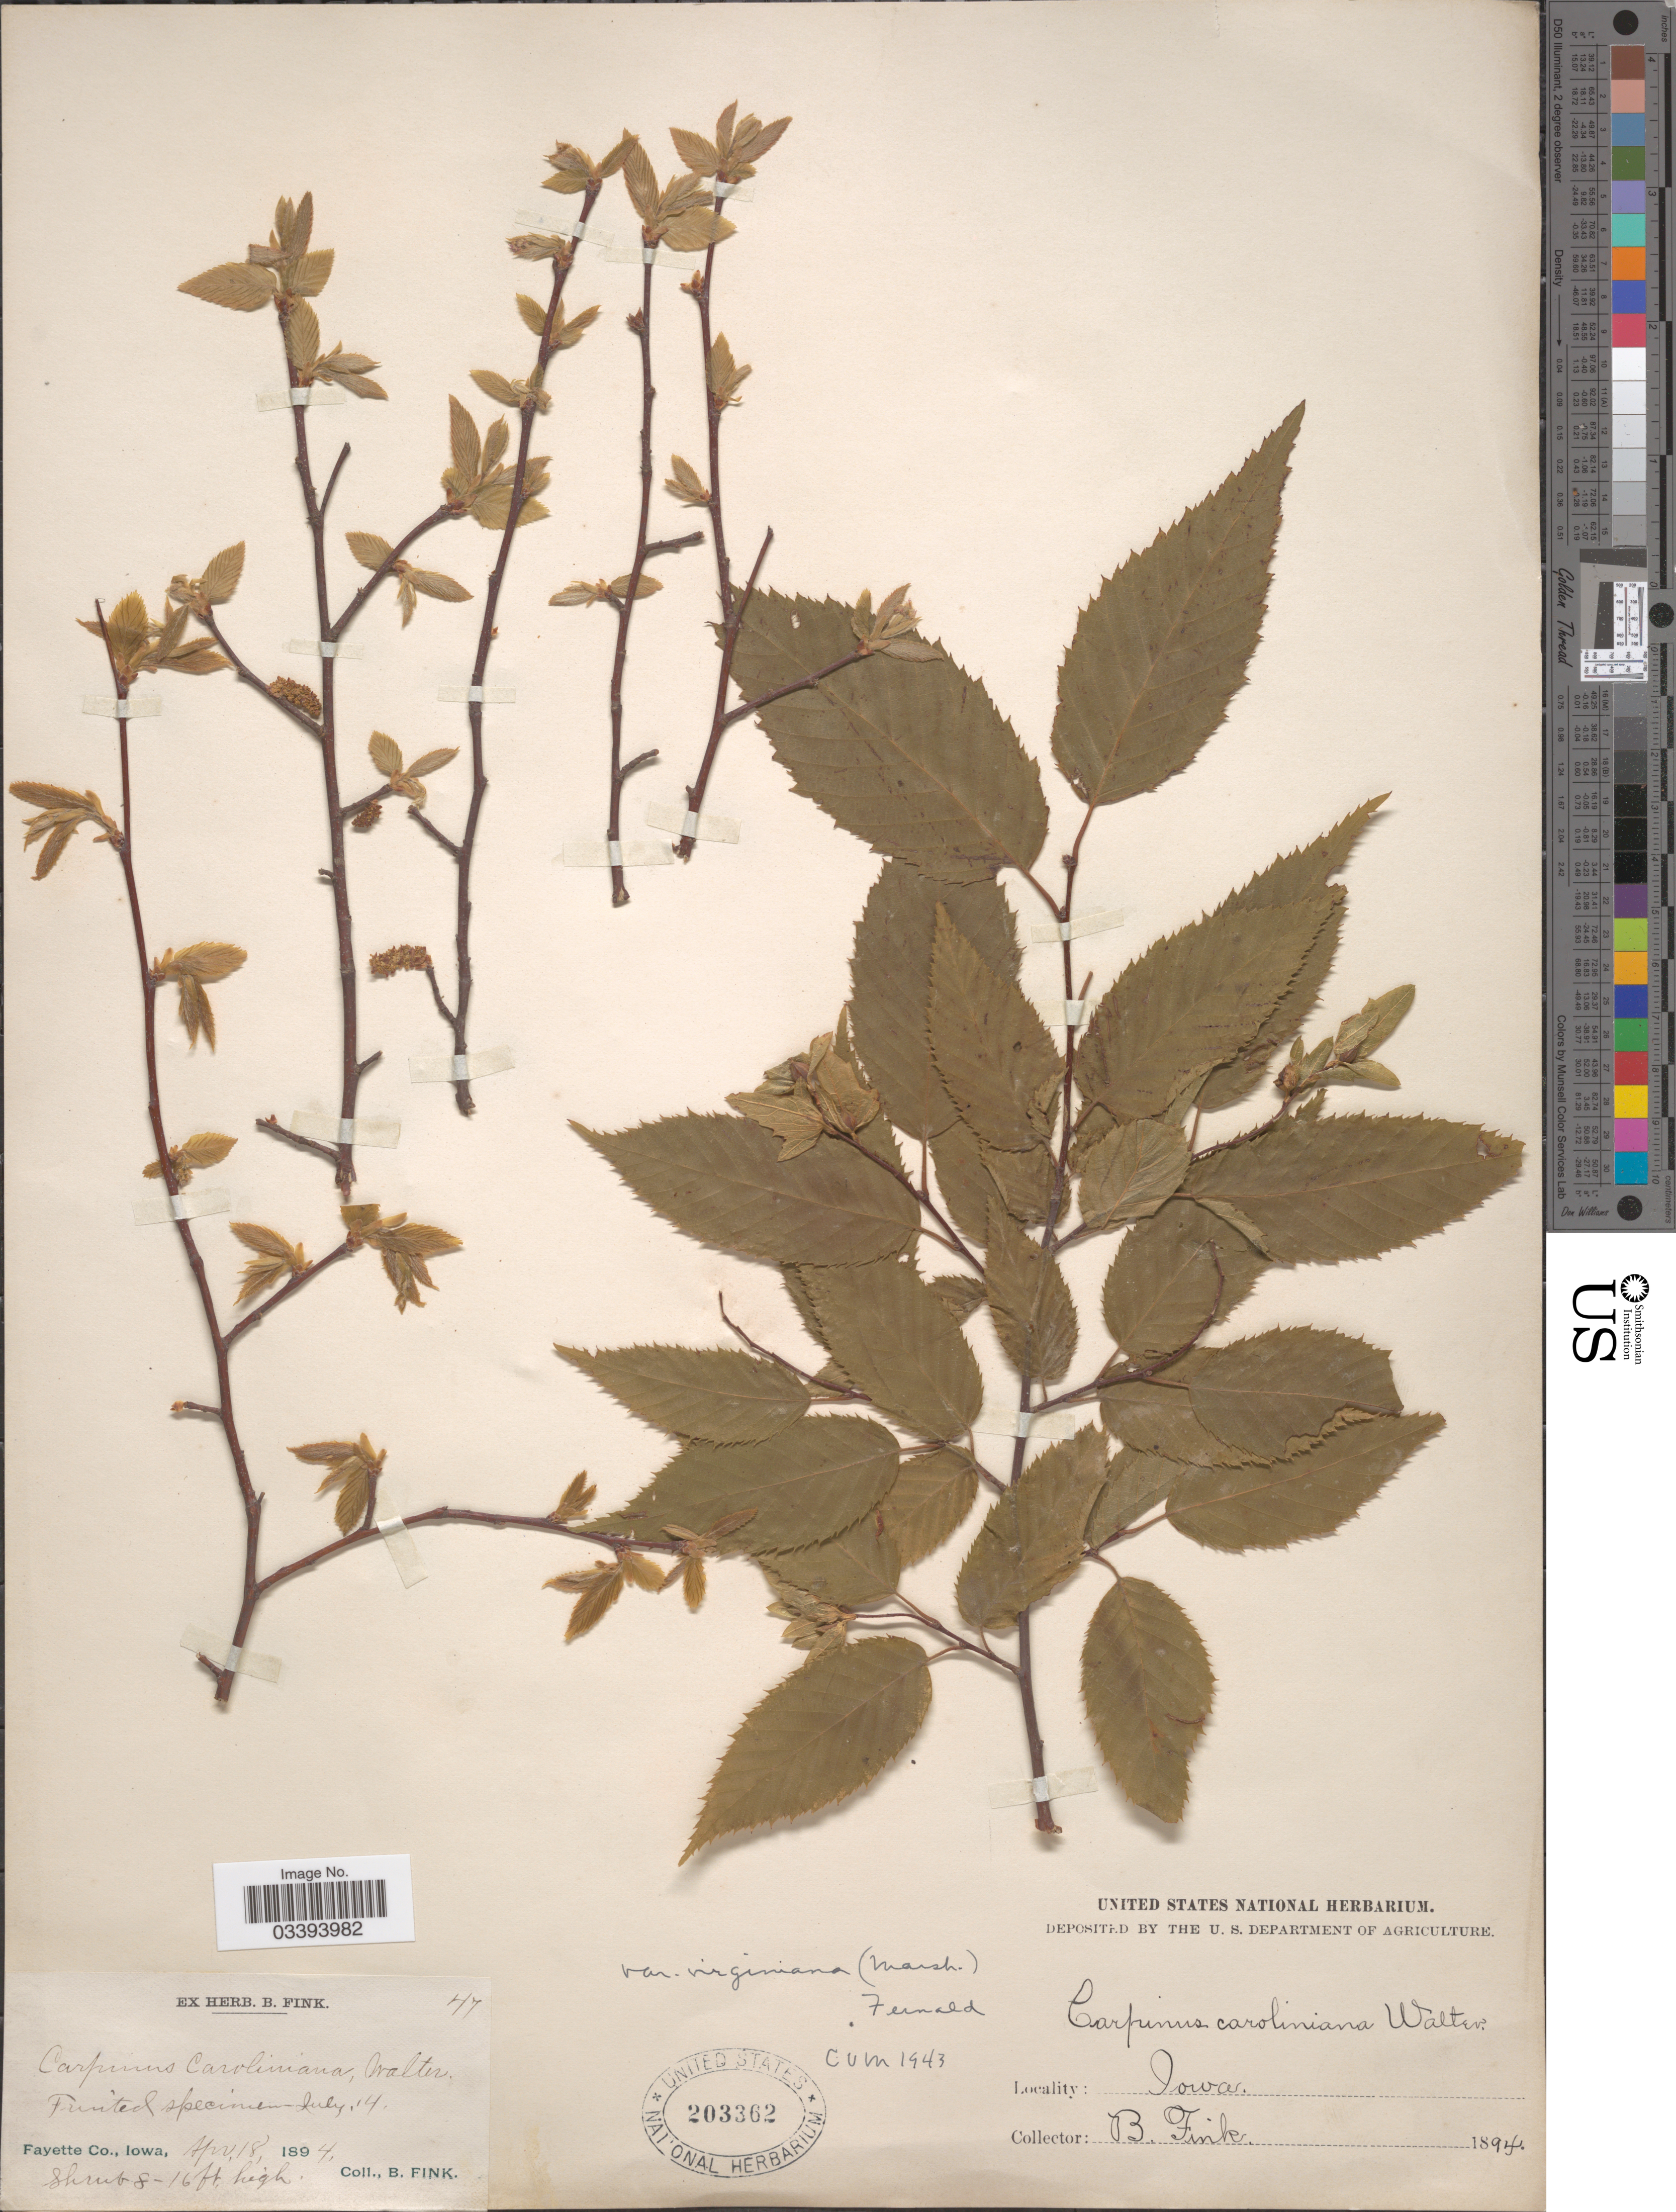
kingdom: Plantae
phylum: Tracheophyta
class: Magnoliopsida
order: Fagales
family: Betulaceae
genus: Carpinus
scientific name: Carpinus caroliniana subsp. virginiana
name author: (Marshall) Furlow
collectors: B. Fink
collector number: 47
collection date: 1894-04-18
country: United States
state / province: Iowa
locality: Fayette Co.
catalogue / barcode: US 203362